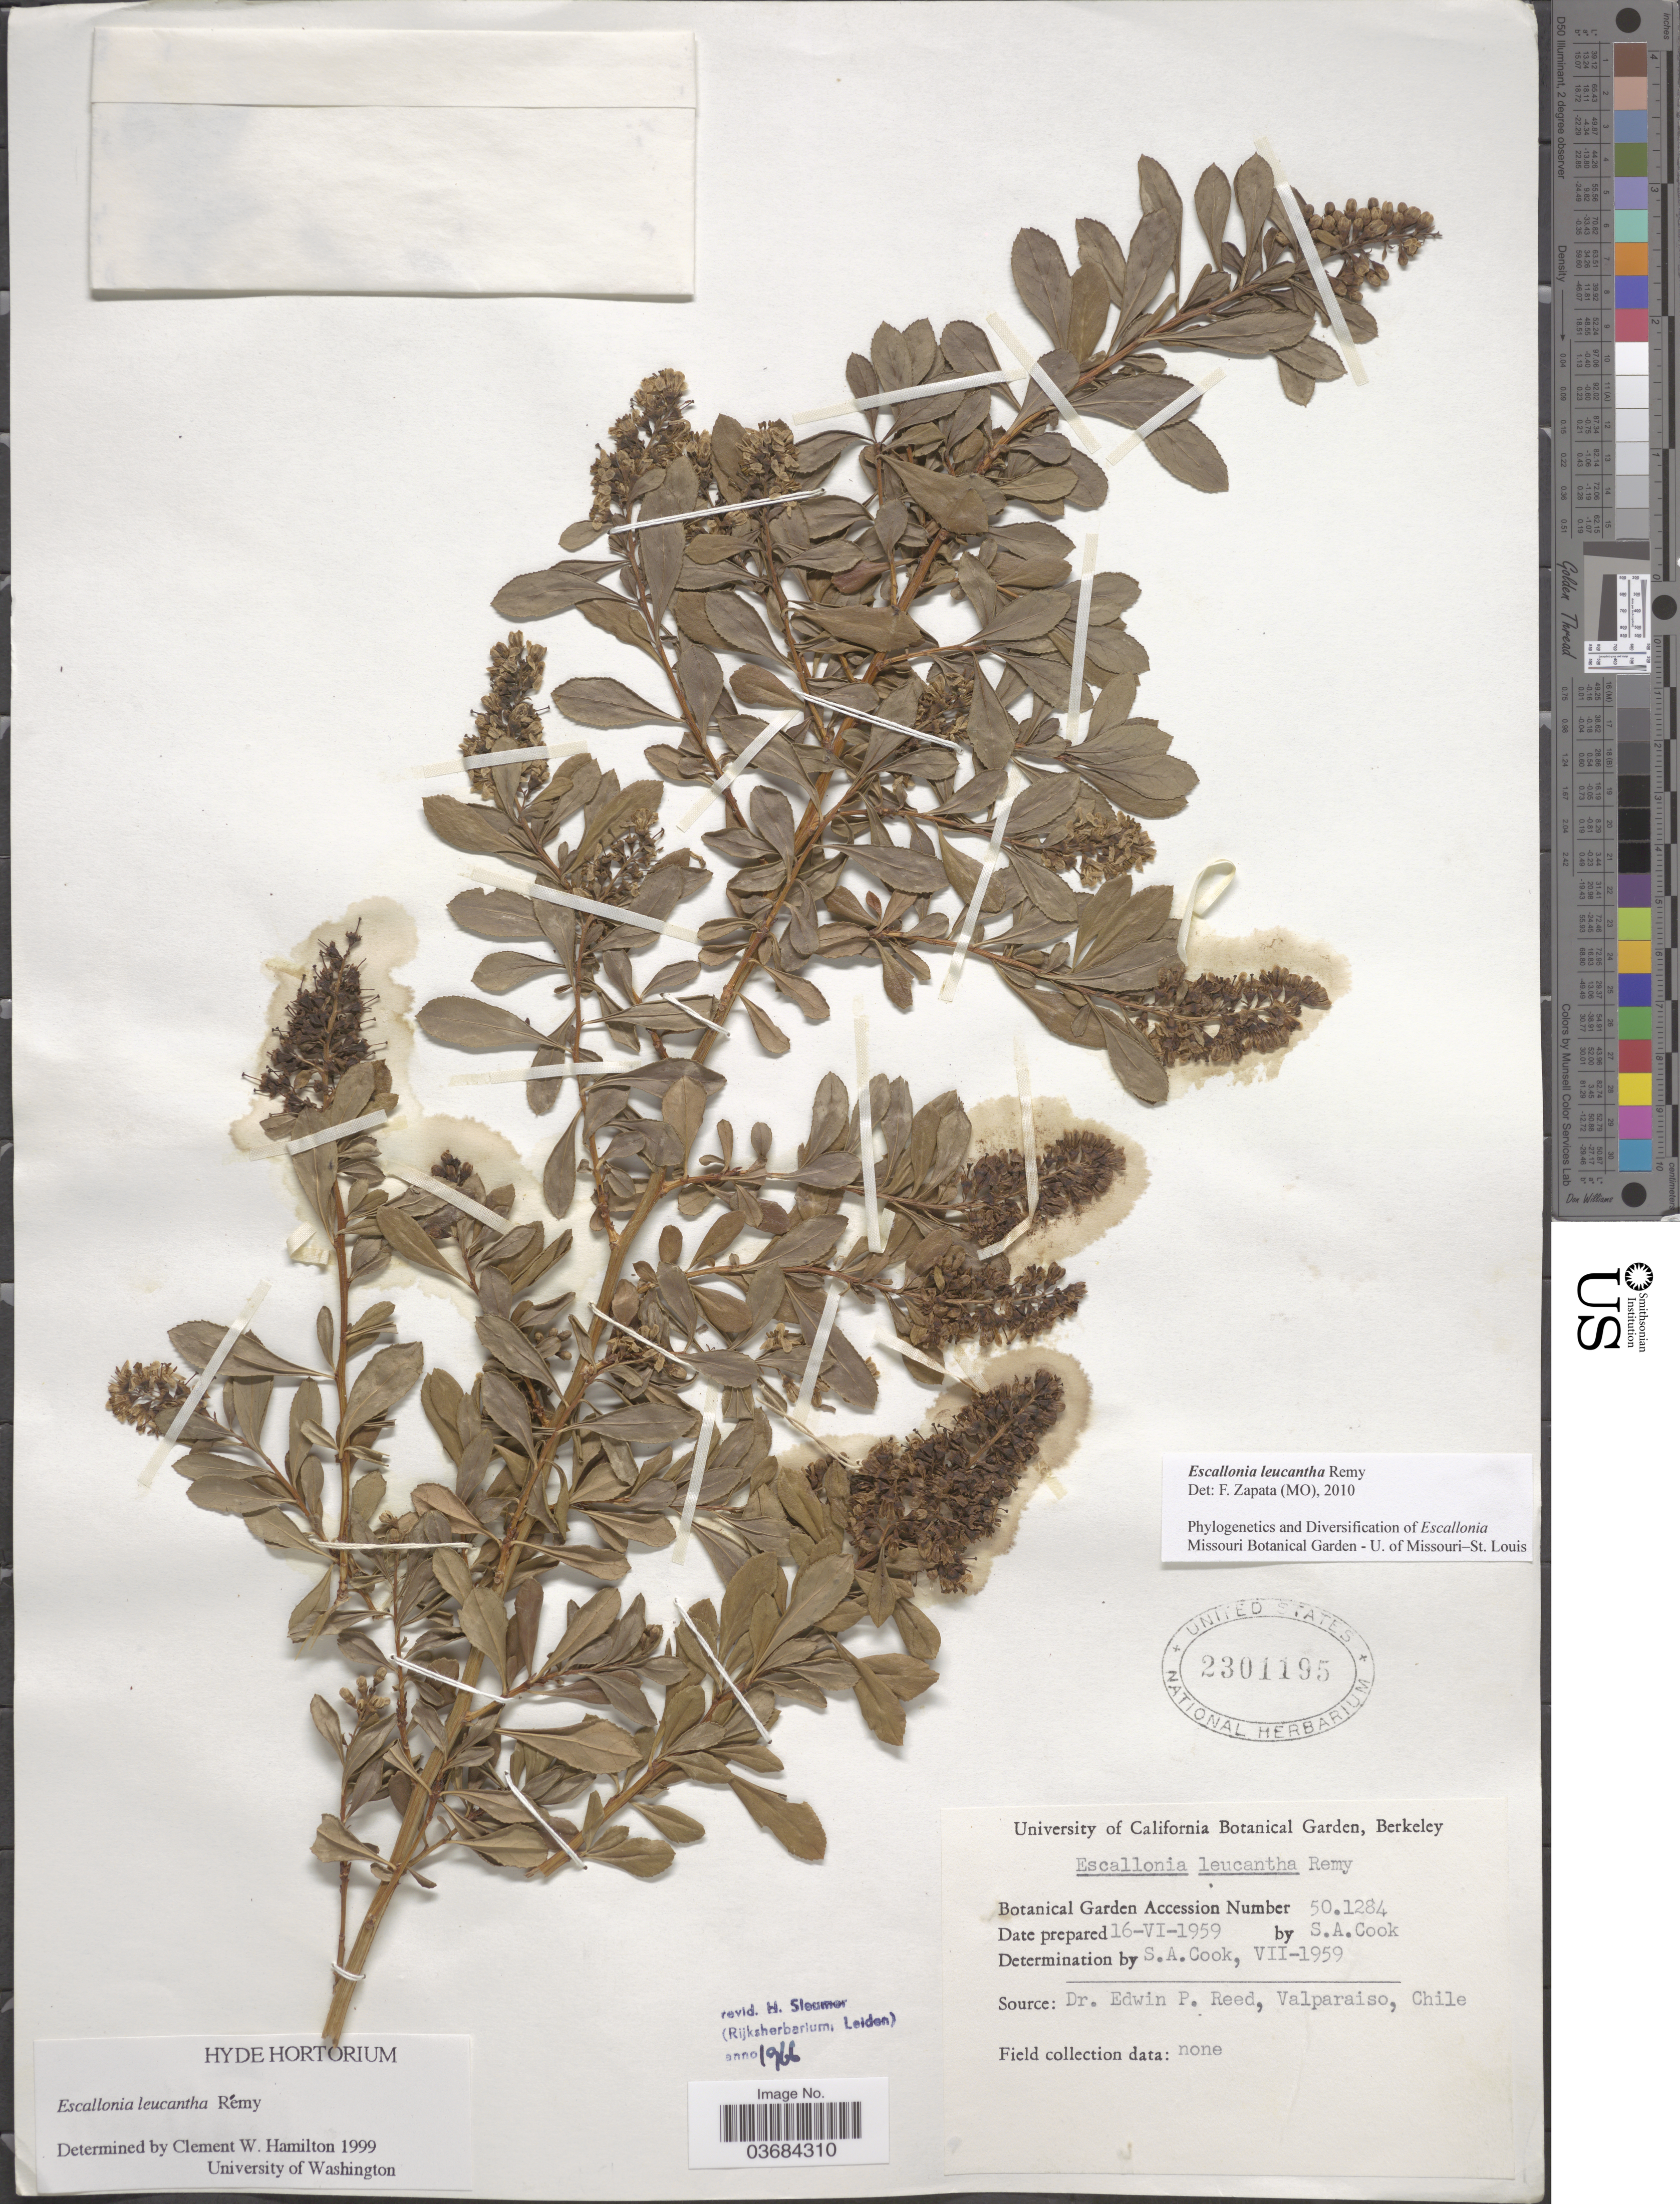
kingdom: Plantae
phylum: Tracheophyta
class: Magnoliopsida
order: Escalloniales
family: Escalloniaceae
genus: Escallonia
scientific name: Escallonia leucantha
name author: Remy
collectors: S. A. Cook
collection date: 1959-06-16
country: United States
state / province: California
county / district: Alameda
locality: University of California Botanical Garden, Berkeley.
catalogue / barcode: US 2301195